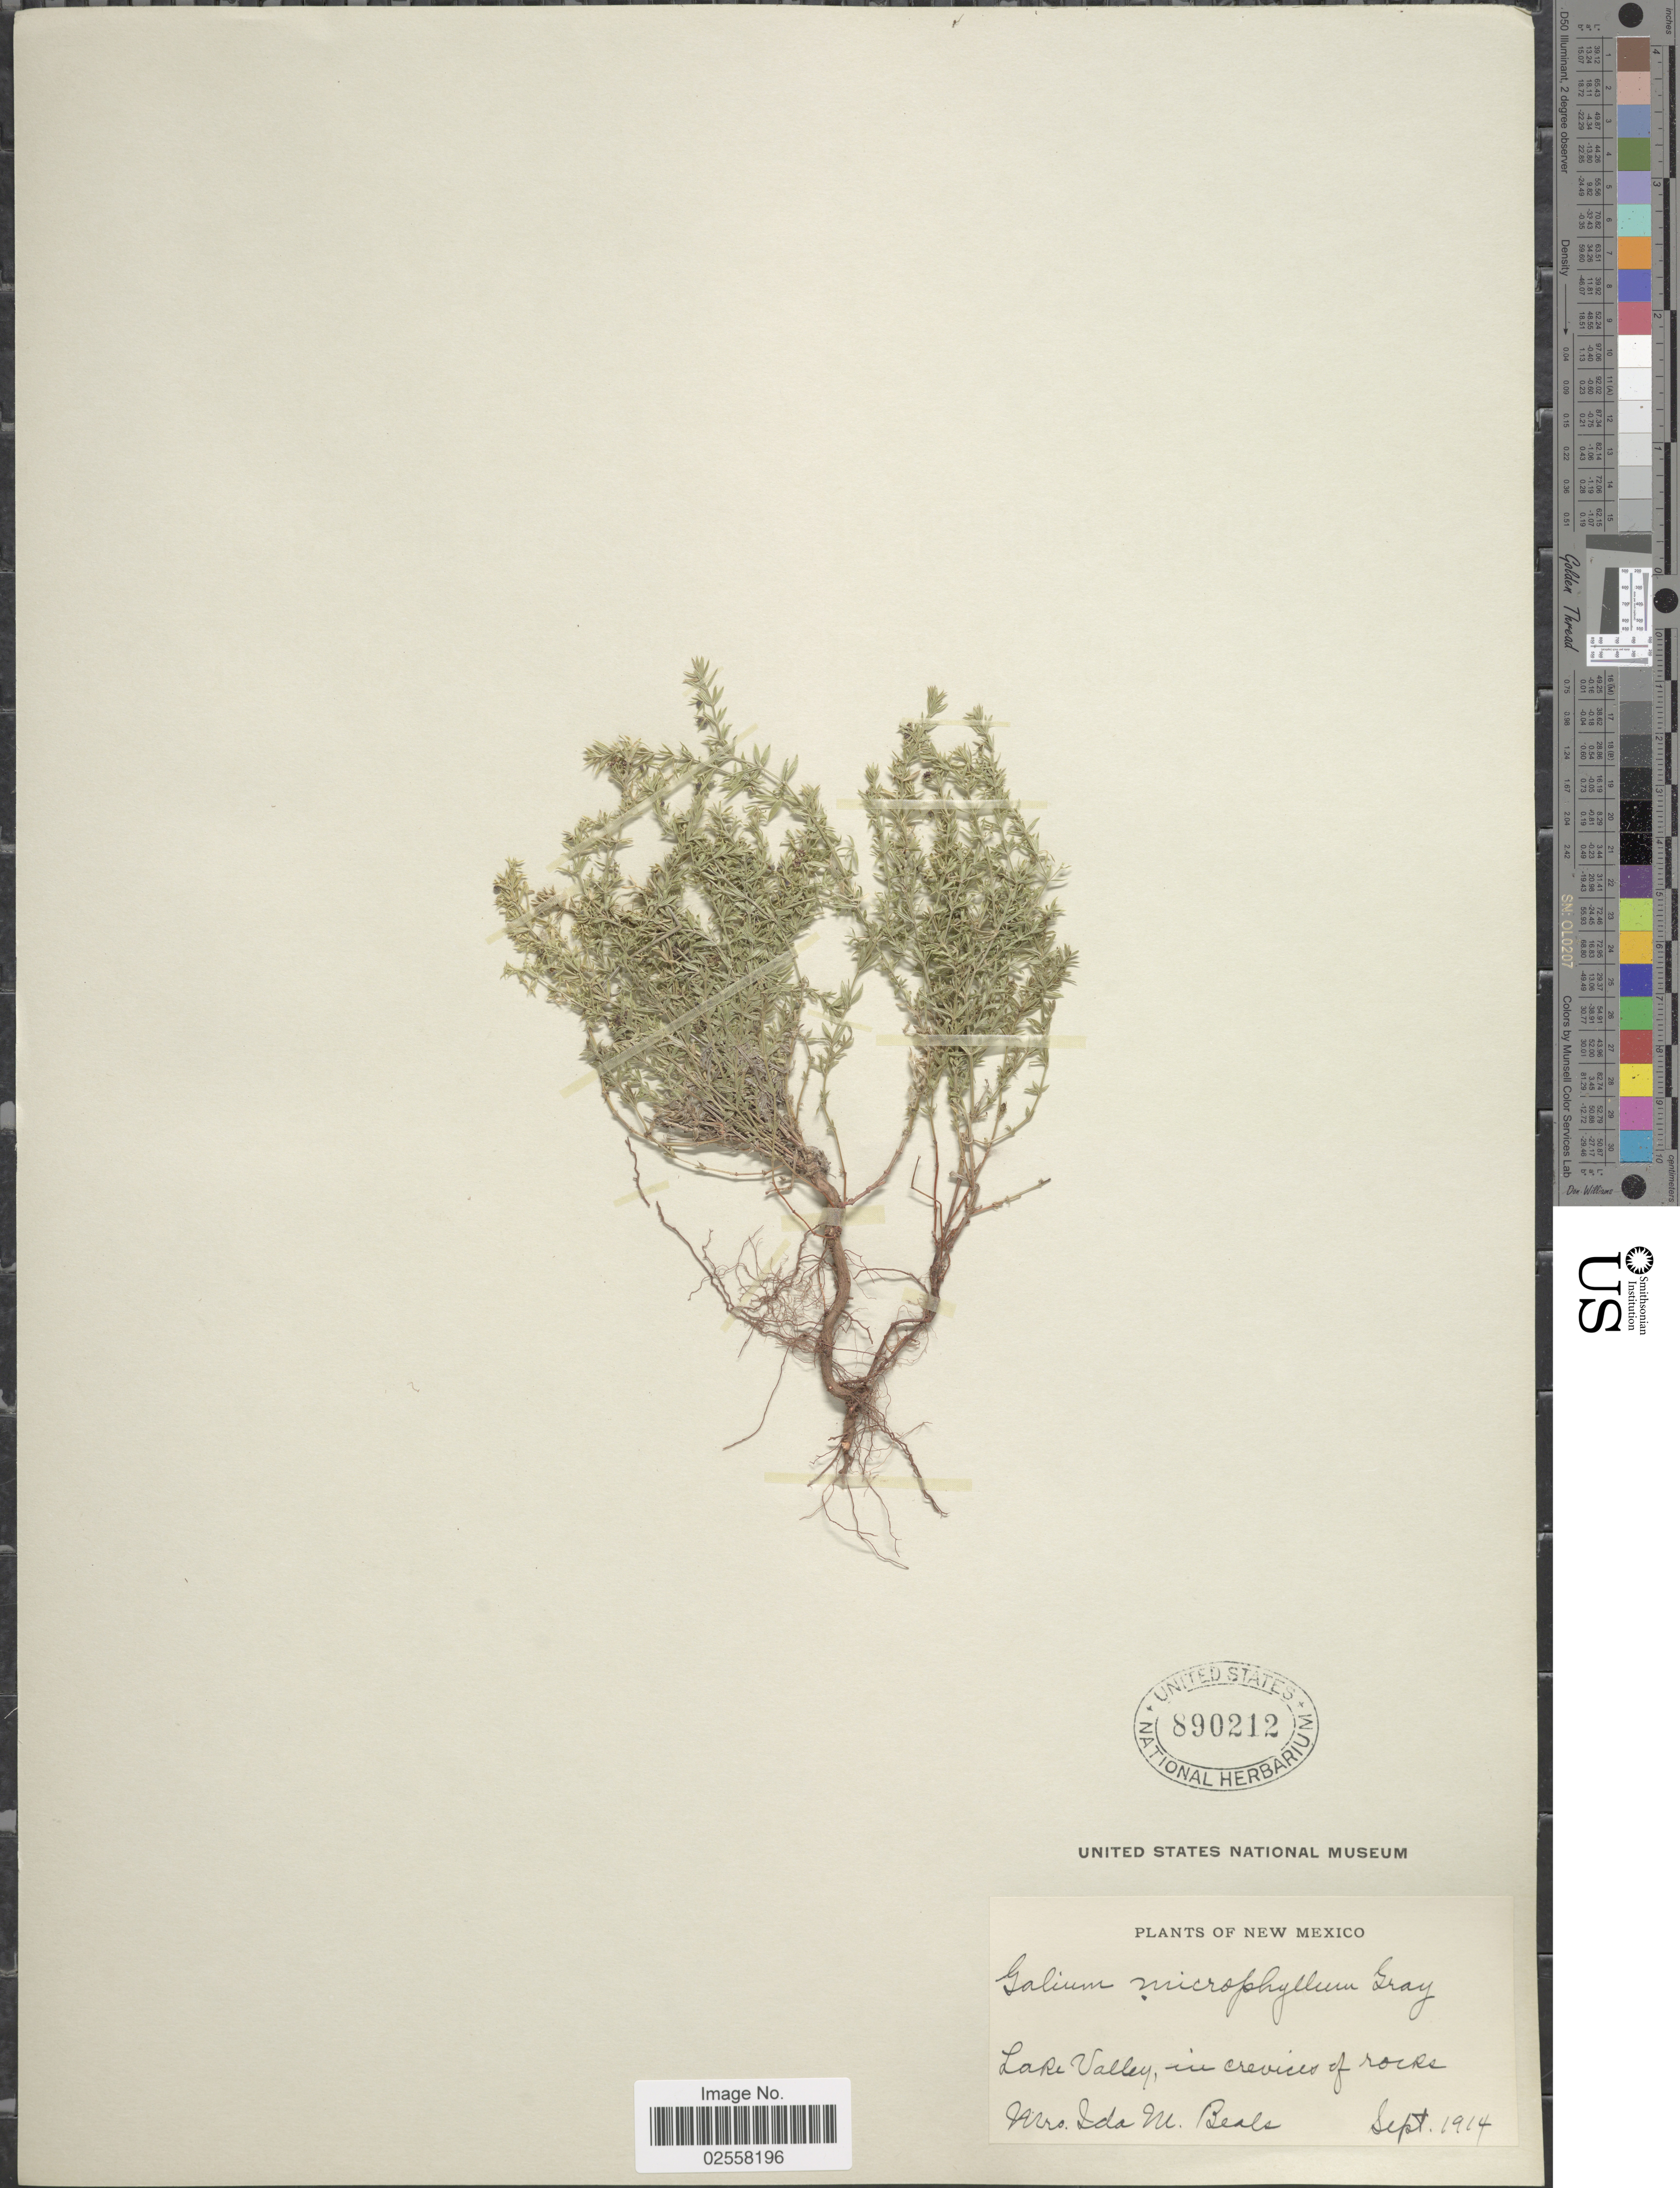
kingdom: Plantae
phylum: Tracheophyta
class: Magnoliopsida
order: Gentianales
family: Rubiaceae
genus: Galium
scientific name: Galium microphyllum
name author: A. Gray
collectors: I. M. Beals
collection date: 1914-09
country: United States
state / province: New Mexico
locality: Lake Valley, in crevices of rocks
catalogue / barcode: US 890212